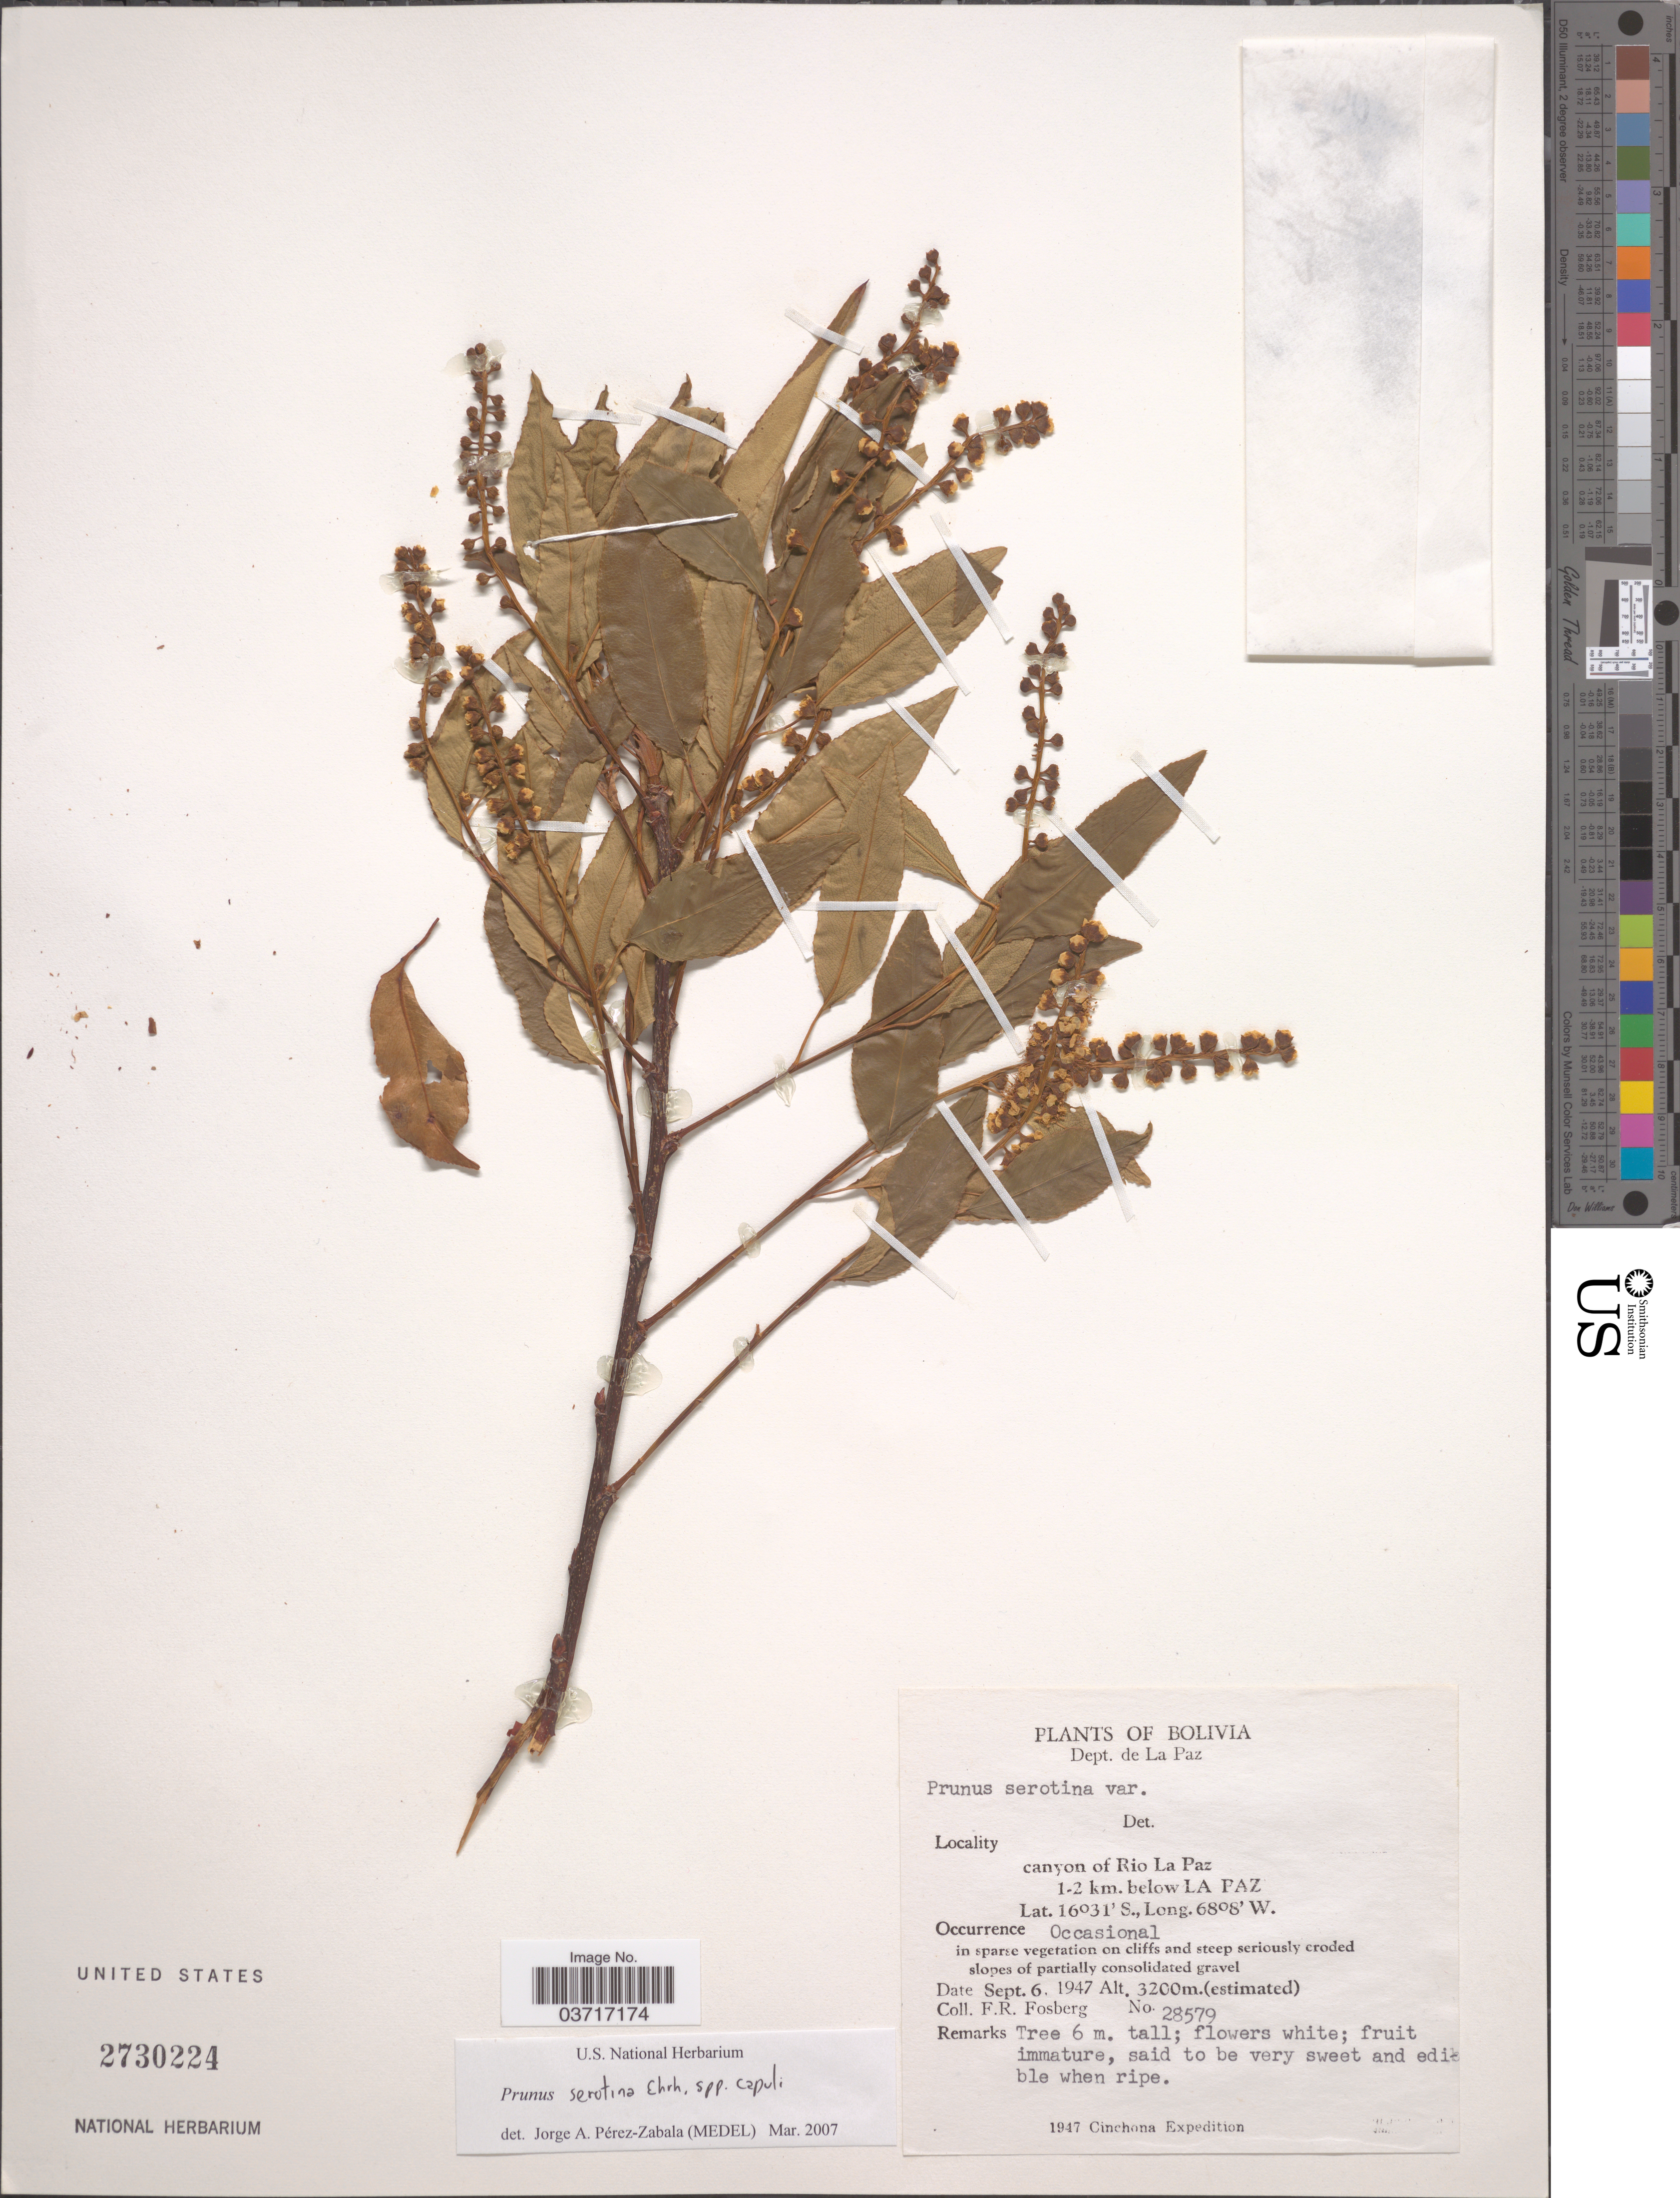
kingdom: Plantae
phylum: Tracheophyta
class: Magnoliopsida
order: Rosales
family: Rosaceae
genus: Prunus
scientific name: Prunus serotina subsp. capuli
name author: (Cav. ex Spreng.) McVaugh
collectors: F. R. Fosberg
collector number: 28579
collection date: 1947-09-06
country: Bolivia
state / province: La Paz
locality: Dept. de La Paz. Canyon of Rio La Paz 1-2 km. below La Paz.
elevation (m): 3200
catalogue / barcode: US 2730224